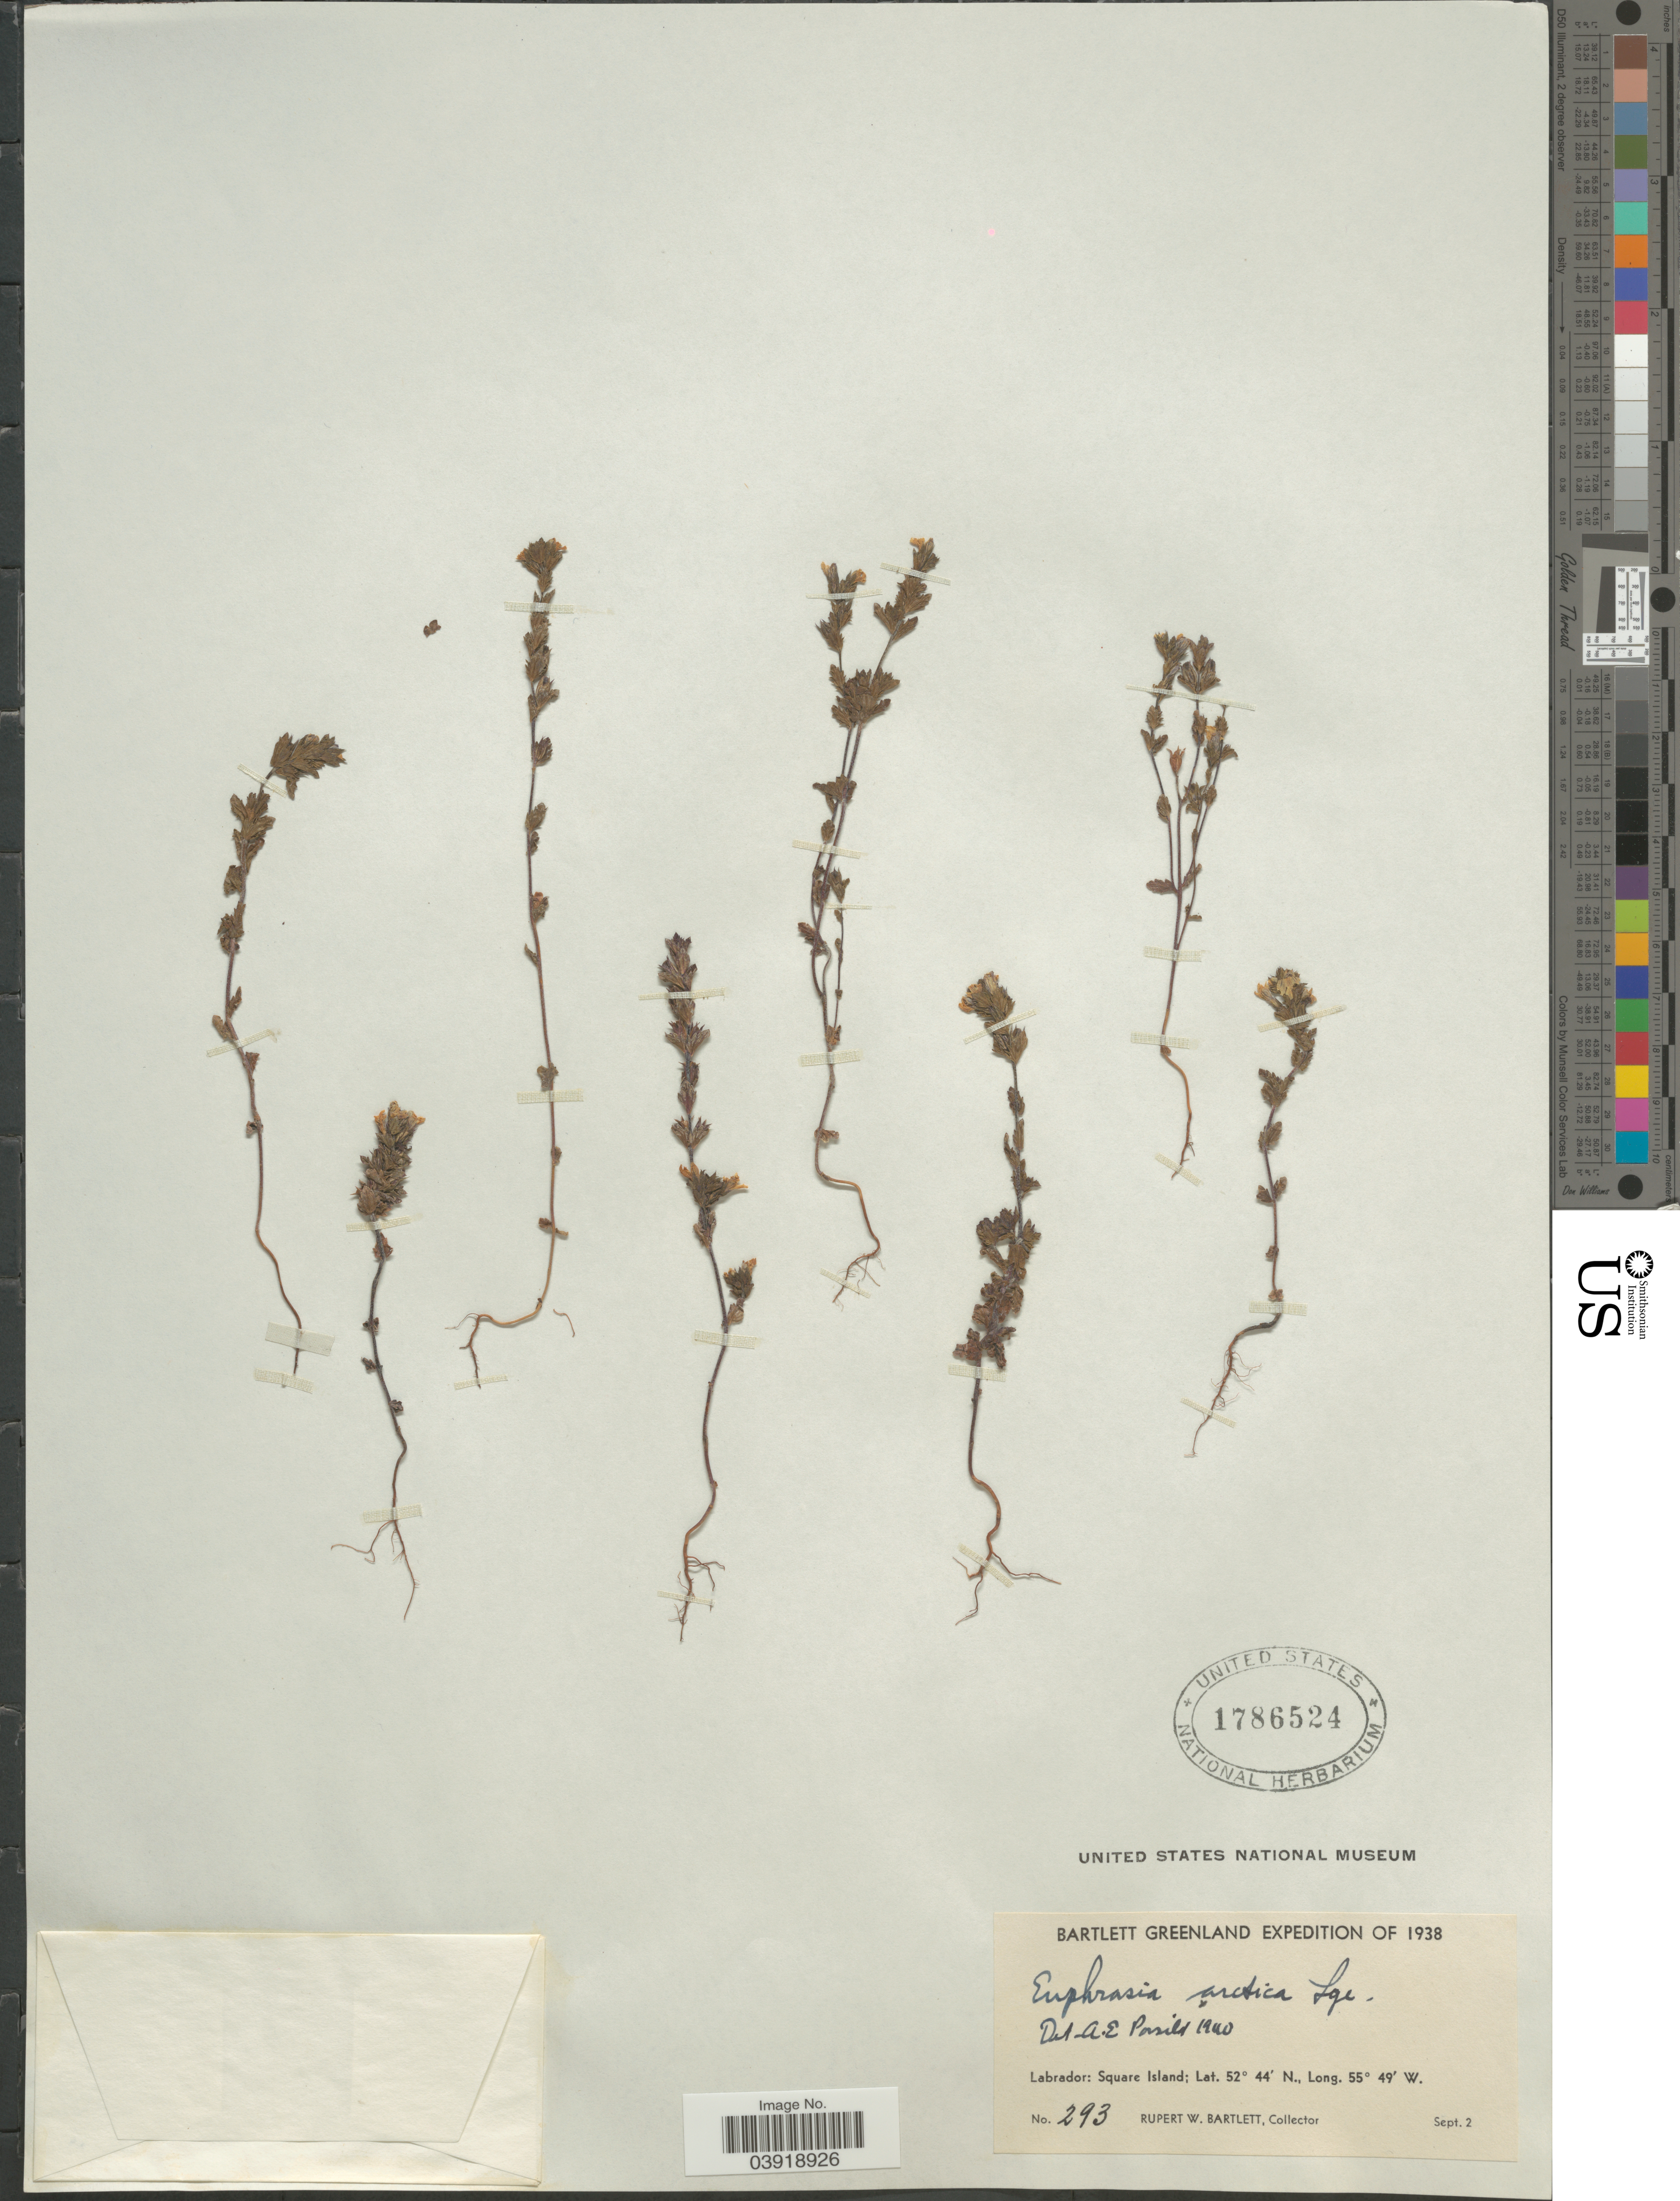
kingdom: Plantae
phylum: Tracheophyta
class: Magnoliopsida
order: Lamiales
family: Orobanchaceae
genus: Euphrasia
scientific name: Euphrasia arctica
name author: Lange ex Rostrup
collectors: R. W. Bartlett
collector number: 293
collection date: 1938-09-02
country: Greenland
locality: Labrador: Square Island.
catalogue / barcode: US 1786524